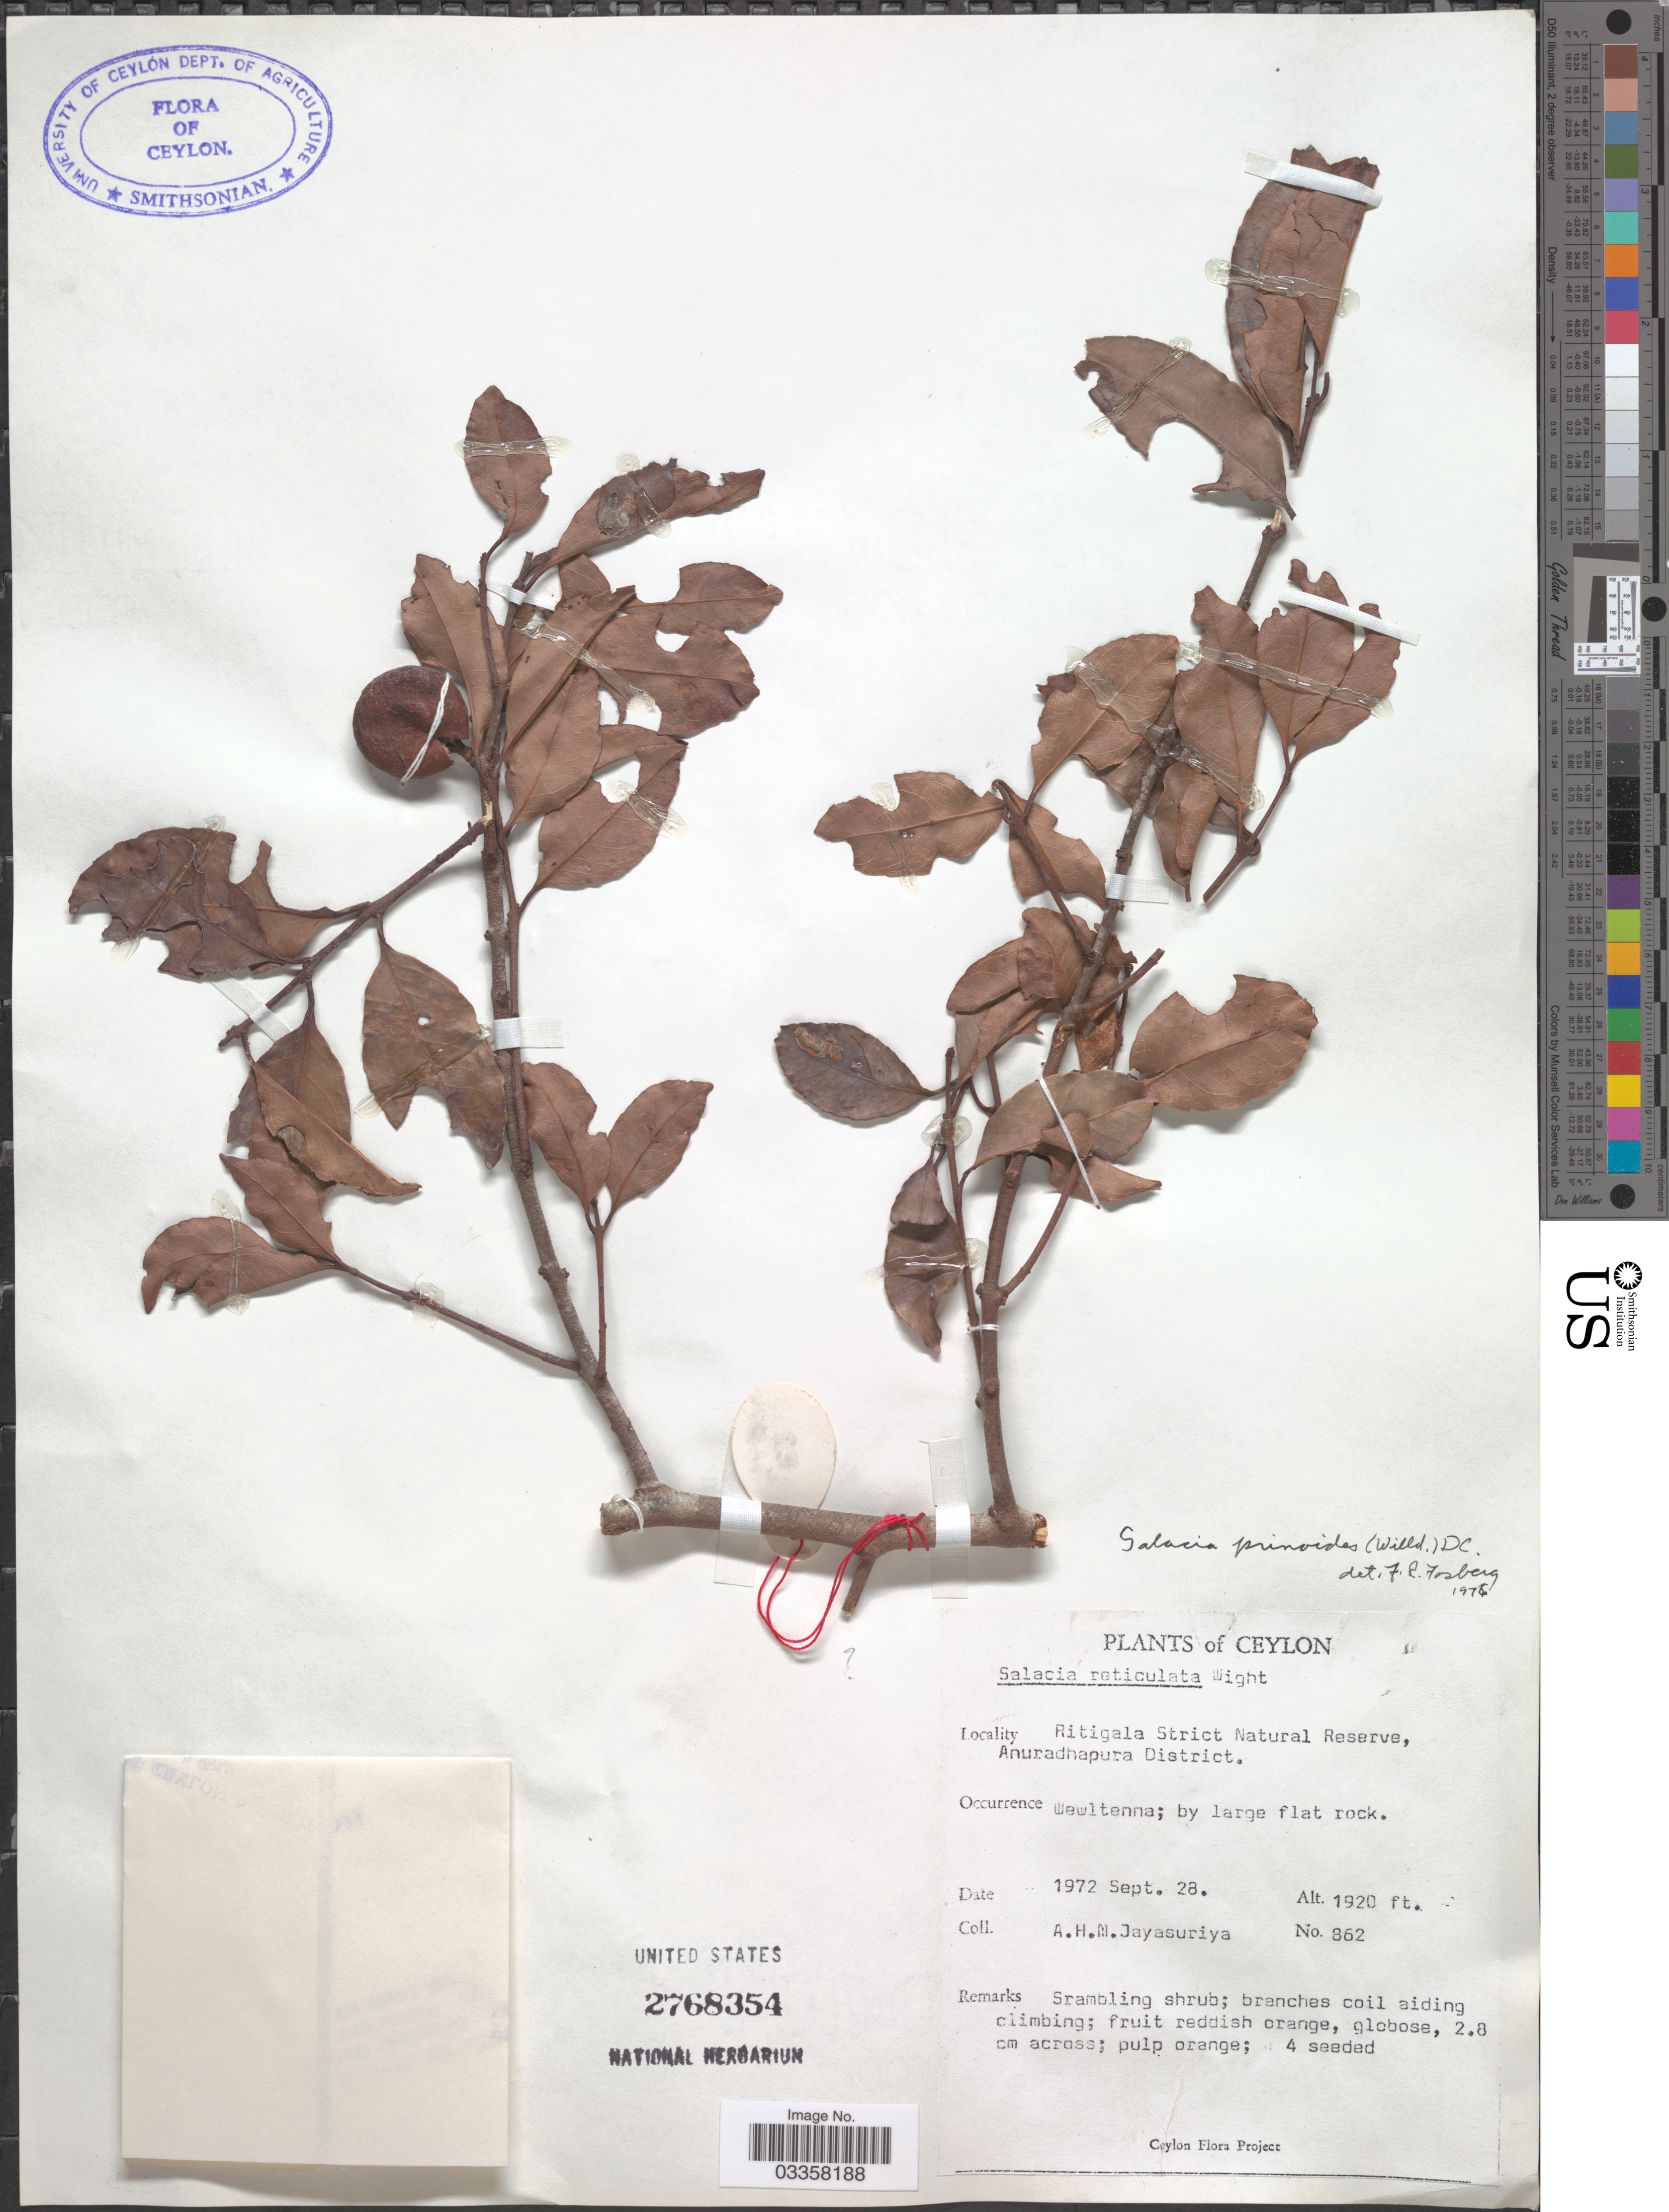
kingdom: Plantae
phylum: Tracheophyta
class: Magnoliopsida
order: Celastrales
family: Celastraceae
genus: Salacia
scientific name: Salacia chinensis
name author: L.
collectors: A. H. Jayasuriya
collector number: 862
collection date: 1972-09-28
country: Sri Lanka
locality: Ceylon, Ritigala Strict Natural Reserve, Anuradhapura District, Wewltenna.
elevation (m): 585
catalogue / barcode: US 2768354